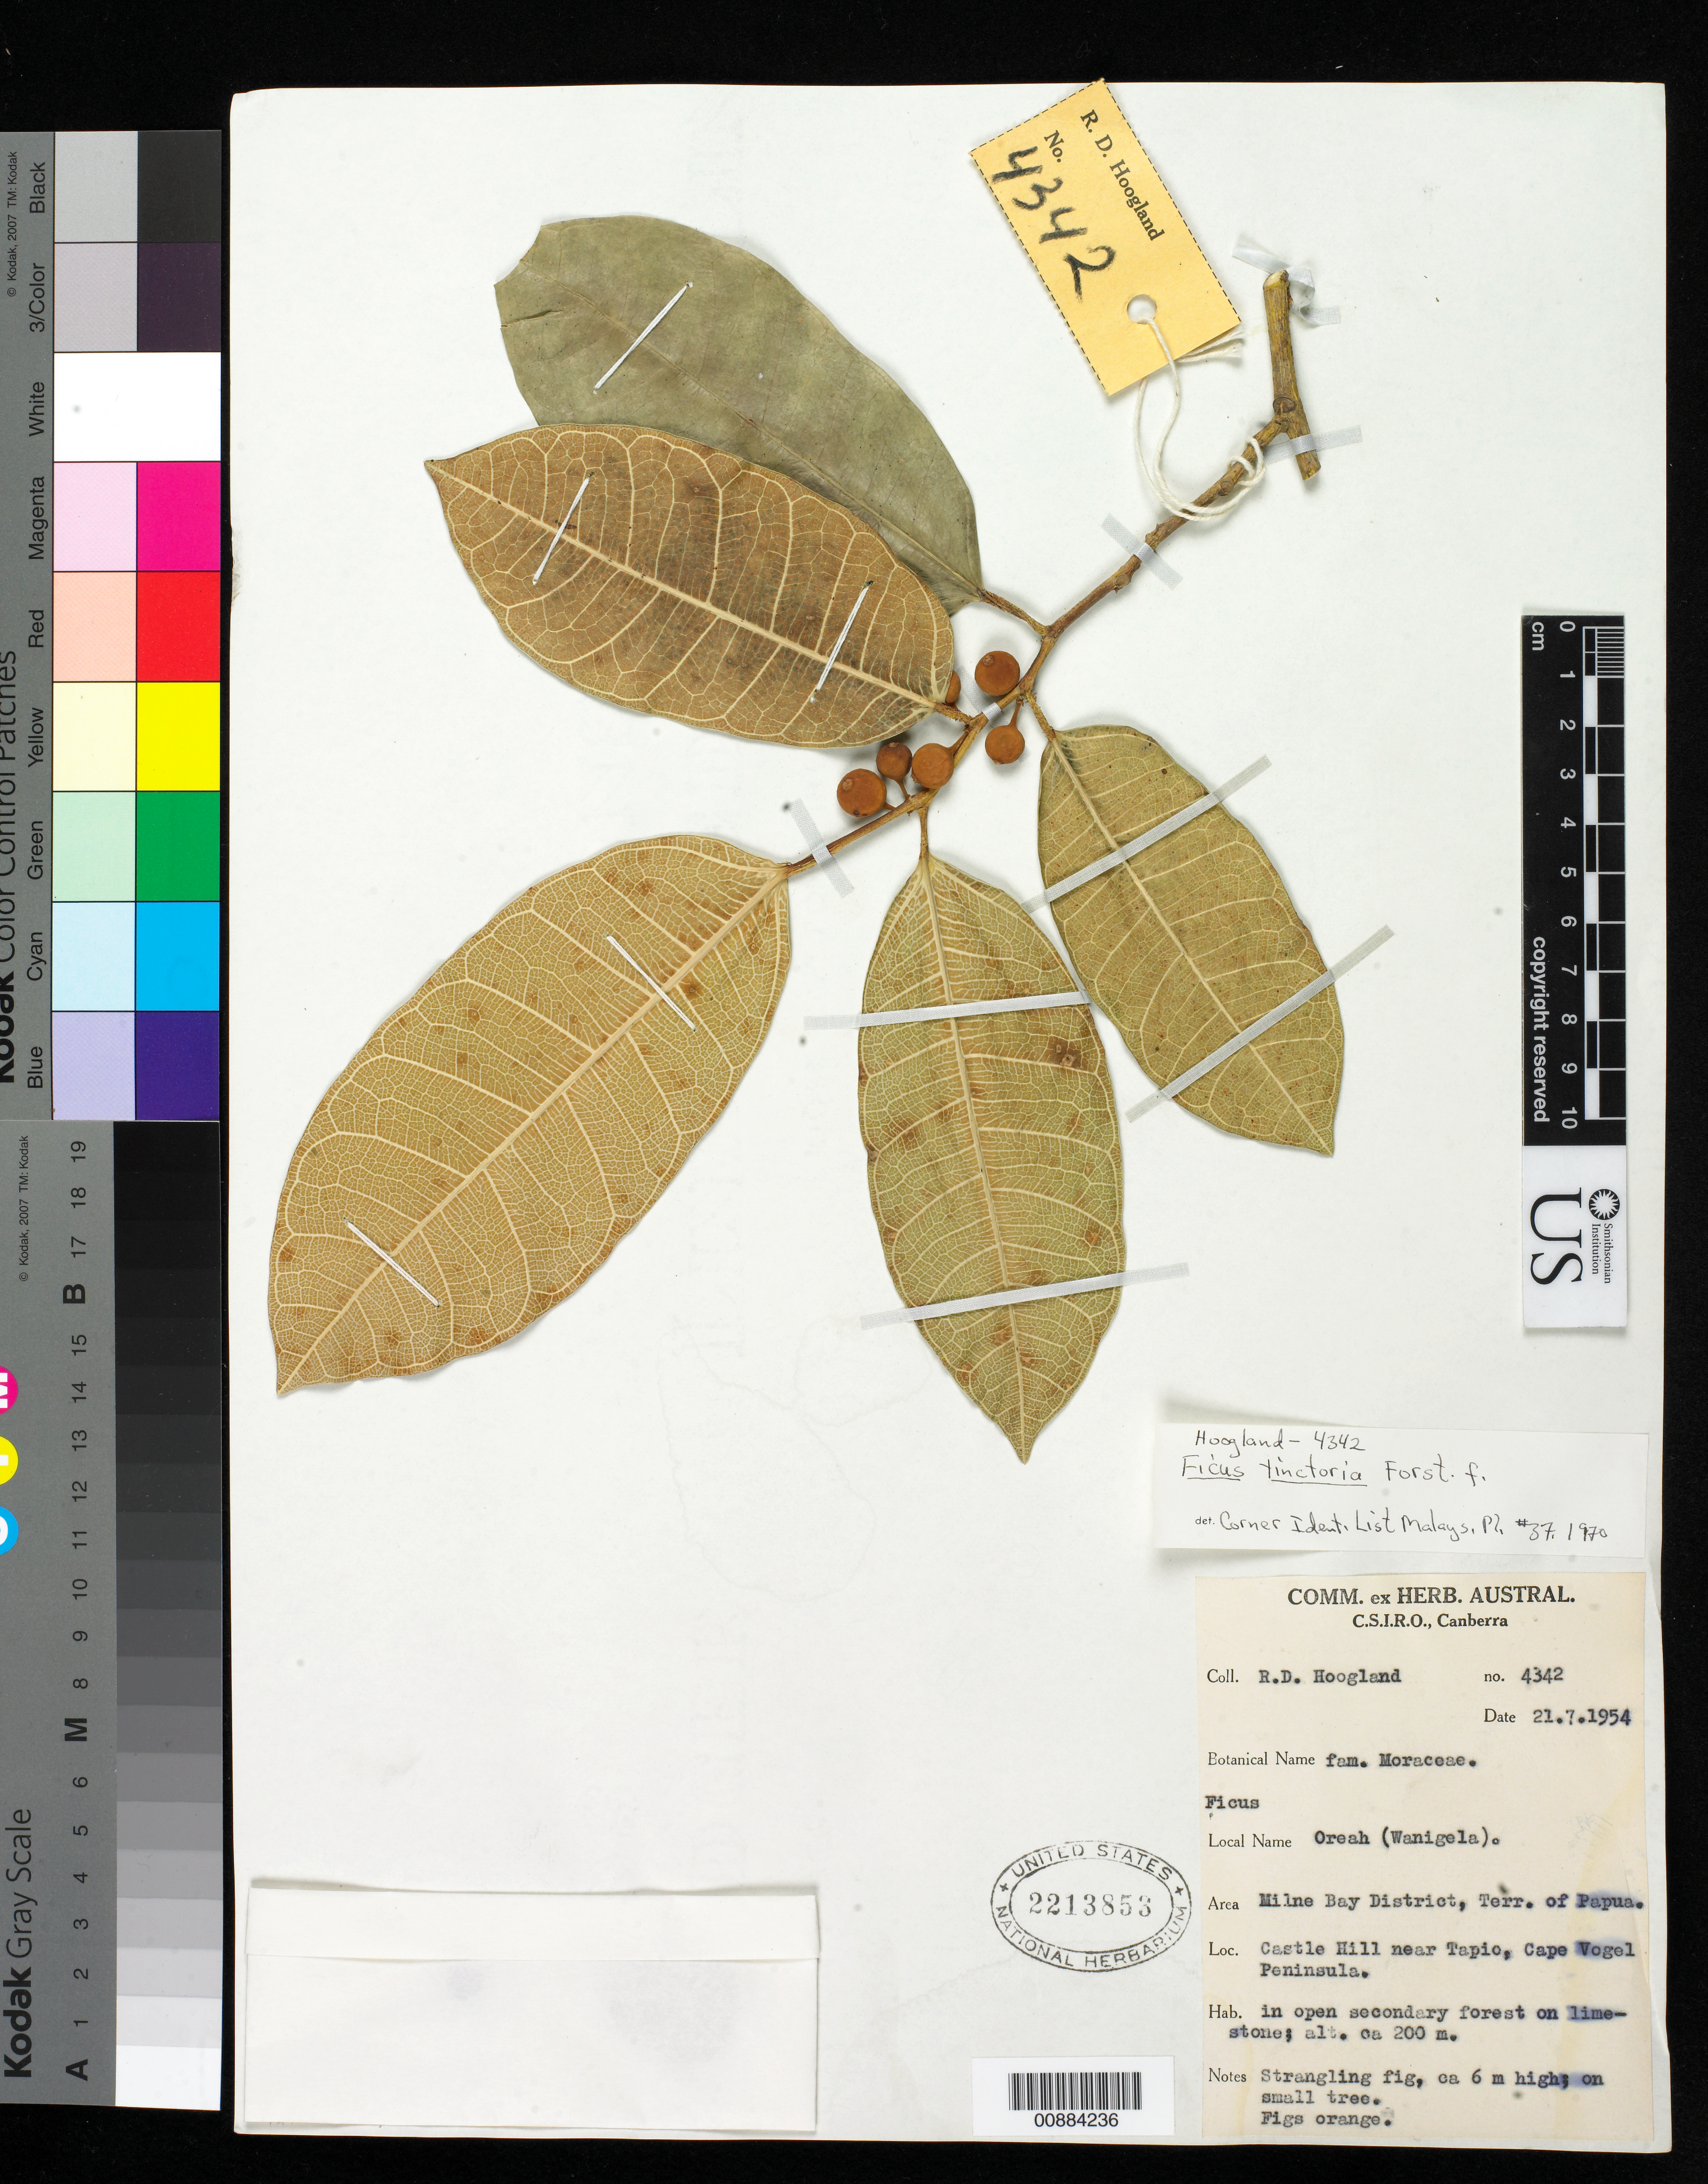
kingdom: Plantae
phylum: Tracheophyta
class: Magnoliopsida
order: Rosales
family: Moraceae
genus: Ficus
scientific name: Ficus tinctoria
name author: G. Forst.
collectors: R. D. Hoogland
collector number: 4342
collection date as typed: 21 Jul 1954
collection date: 1954-07-21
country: Papua New Guinea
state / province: Milne Bay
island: Kassam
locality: Castle Hill near Tapio, Cape Vogel Peninsula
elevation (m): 200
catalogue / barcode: US 2213853